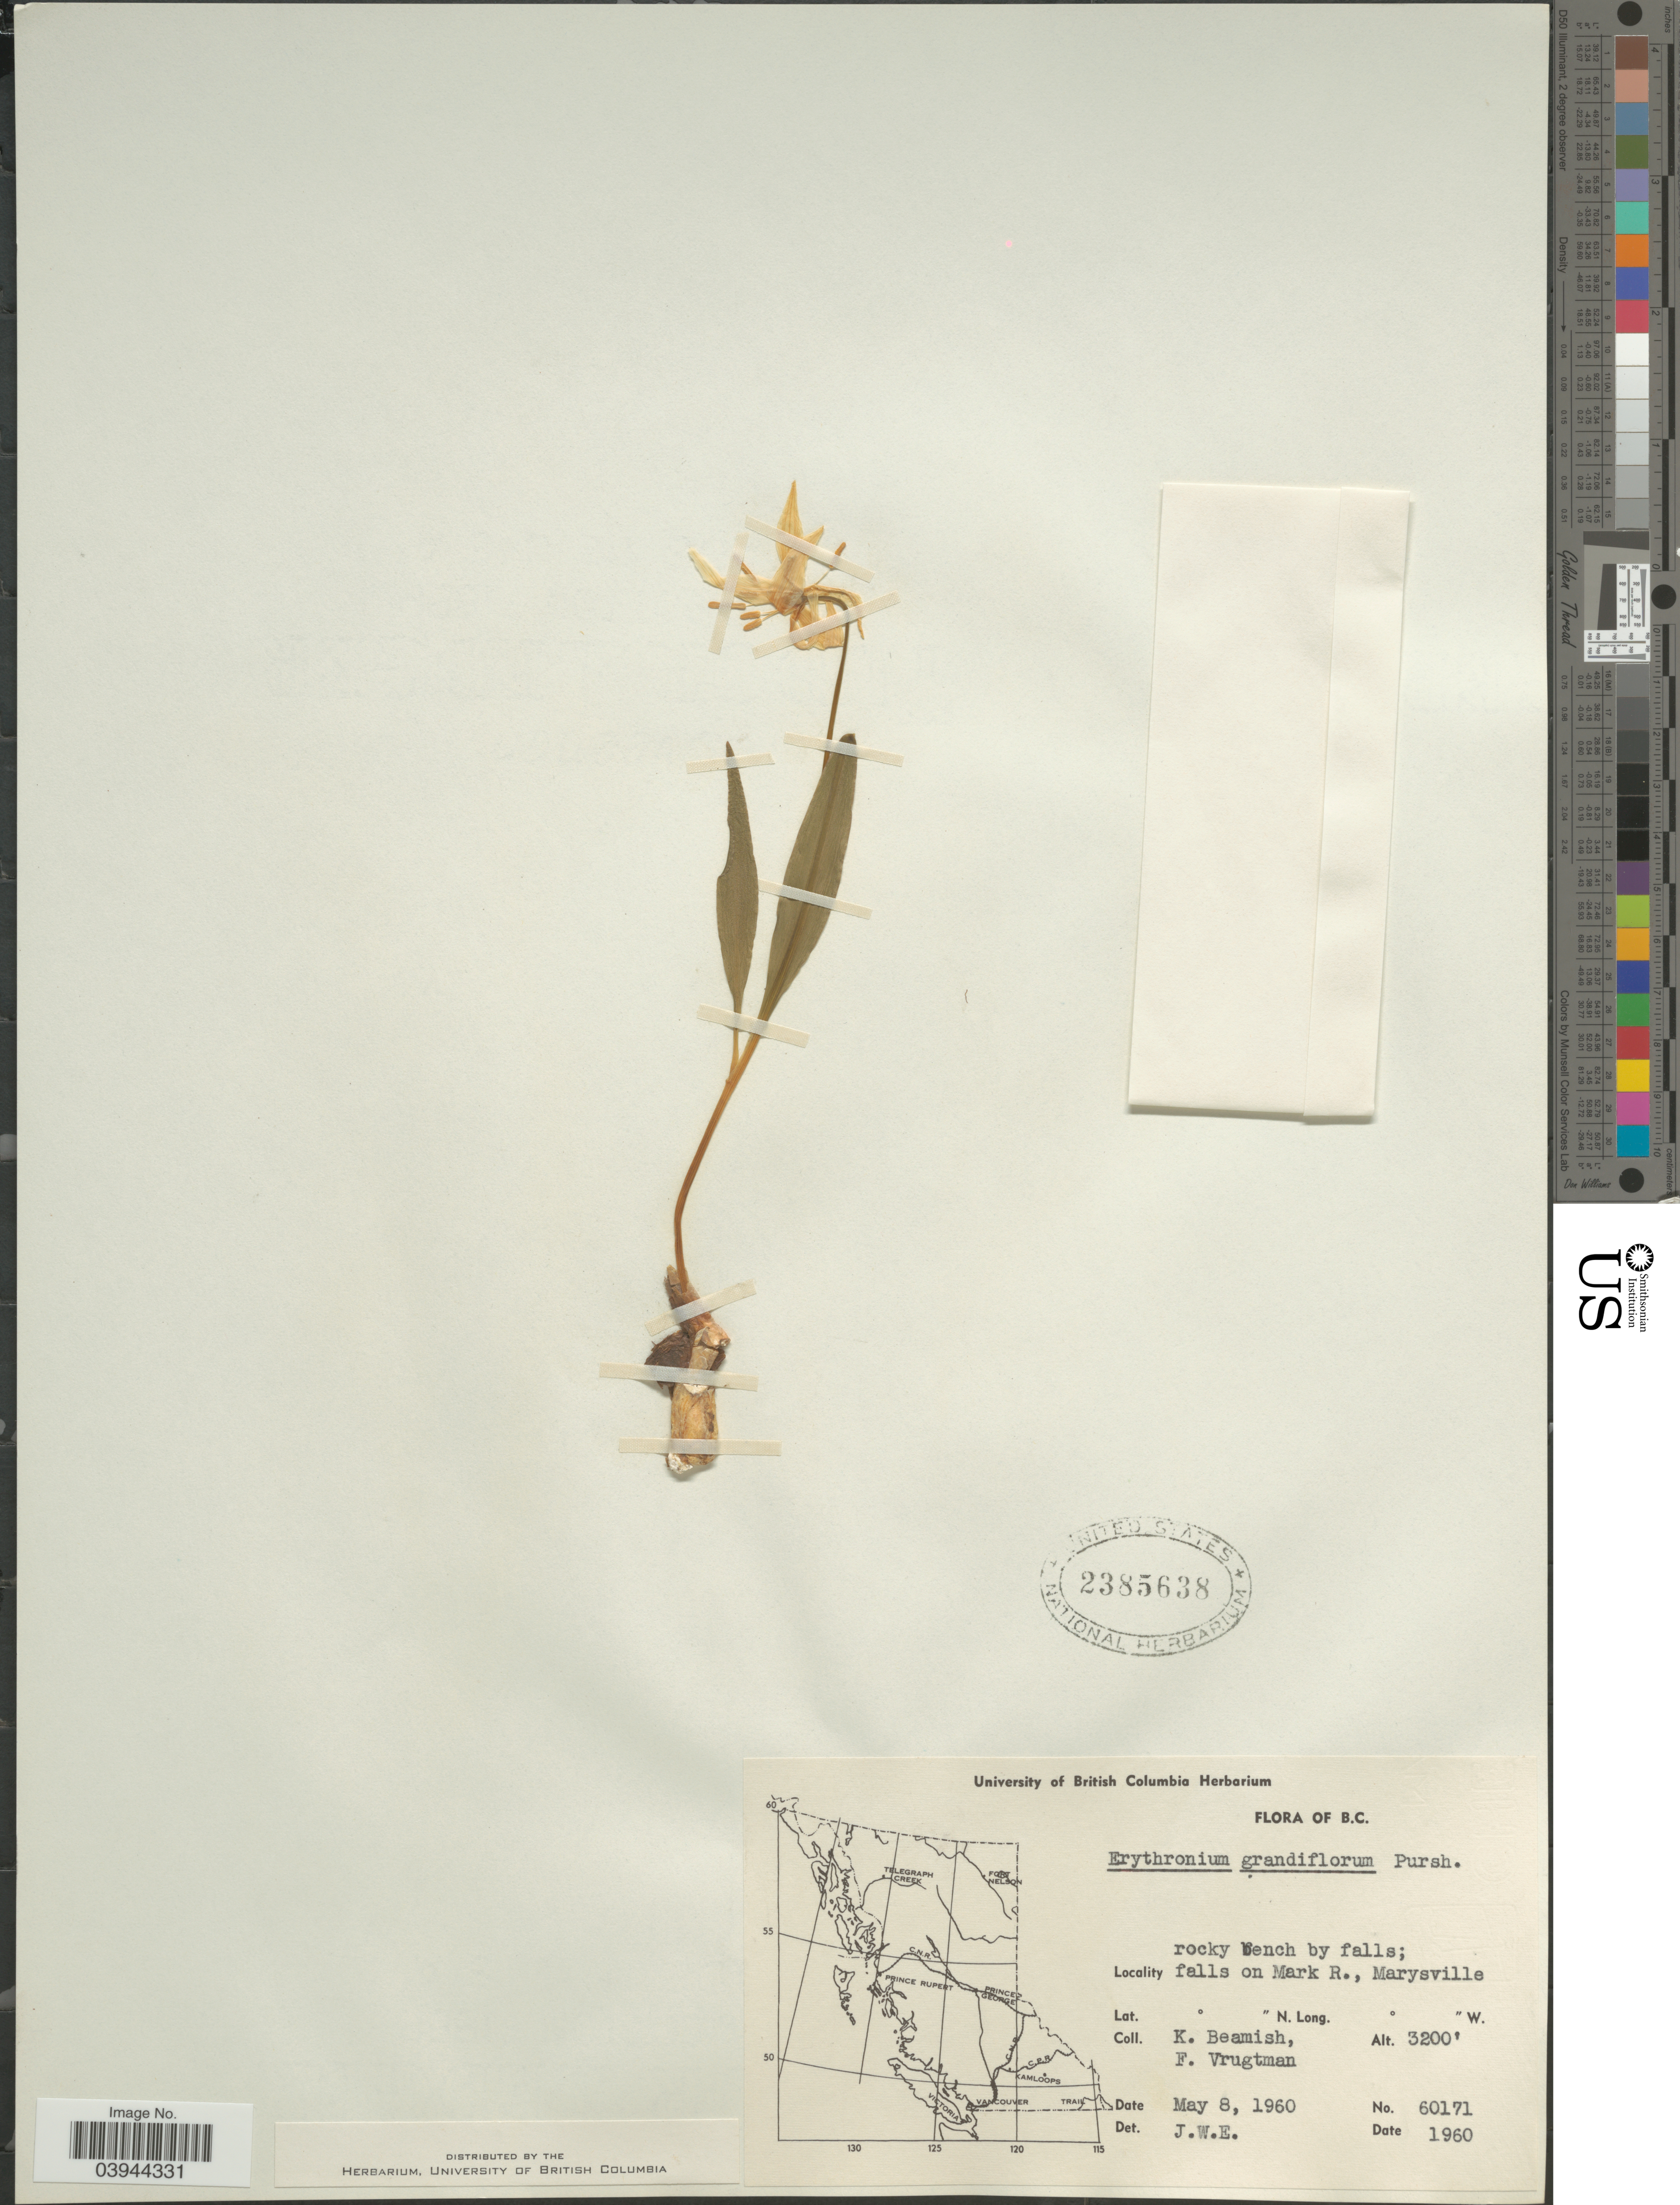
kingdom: Plantae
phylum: Tracheophyta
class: Liliopsida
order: Liliales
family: Liliaceae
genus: Erythronium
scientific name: Erythronium grandiflorum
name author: Pursh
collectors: K. Beamish & F. Vrugtman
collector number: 60171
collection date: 1960-05-08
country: Canada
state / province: British Columbia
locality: Falls on Mark R., Marysville.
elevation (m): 975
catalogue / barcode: US 2385638